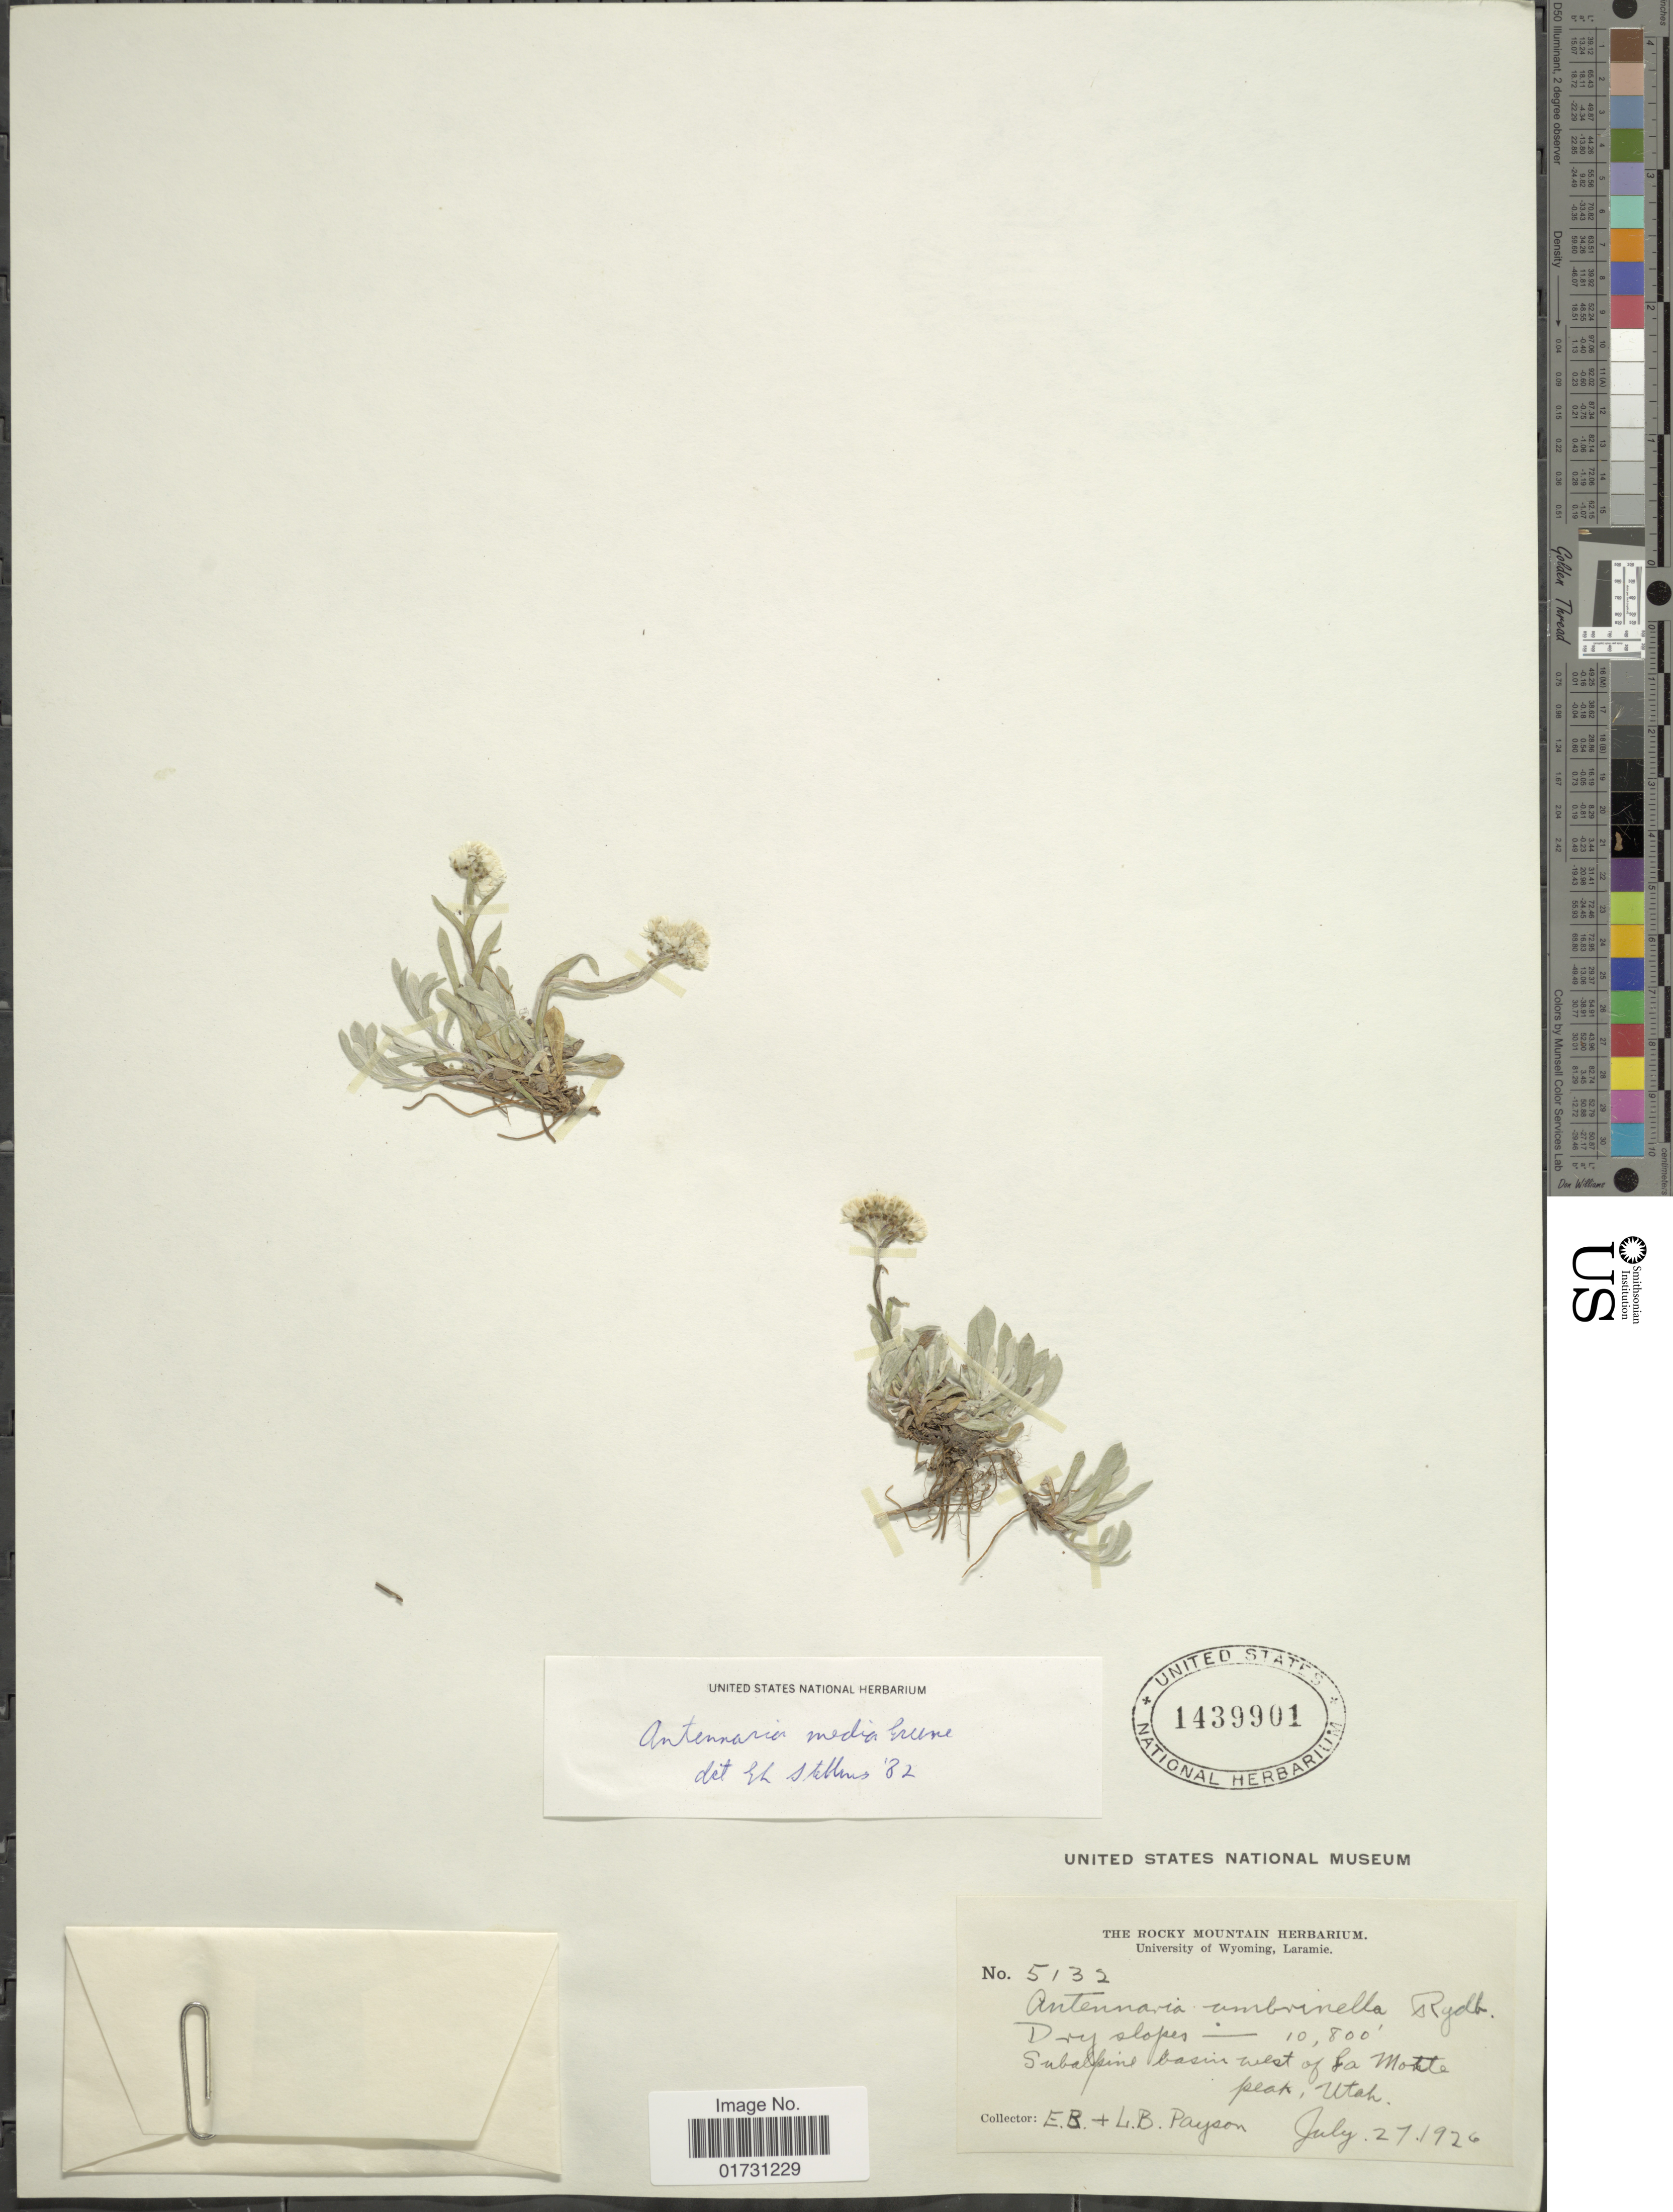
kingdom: Plantae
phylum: Tracheophyta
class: Magnoliopsida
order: Asterales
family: Asteraceae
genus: Antennaria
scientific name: Antennaria media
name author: Greene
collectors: E. B. Payson & L. Payson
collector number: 5132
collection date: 1926-07-27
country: United States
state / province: Utah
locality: Subalpine basin west of La Motte peak, Utah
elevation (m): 3292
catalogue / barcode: US 1439901